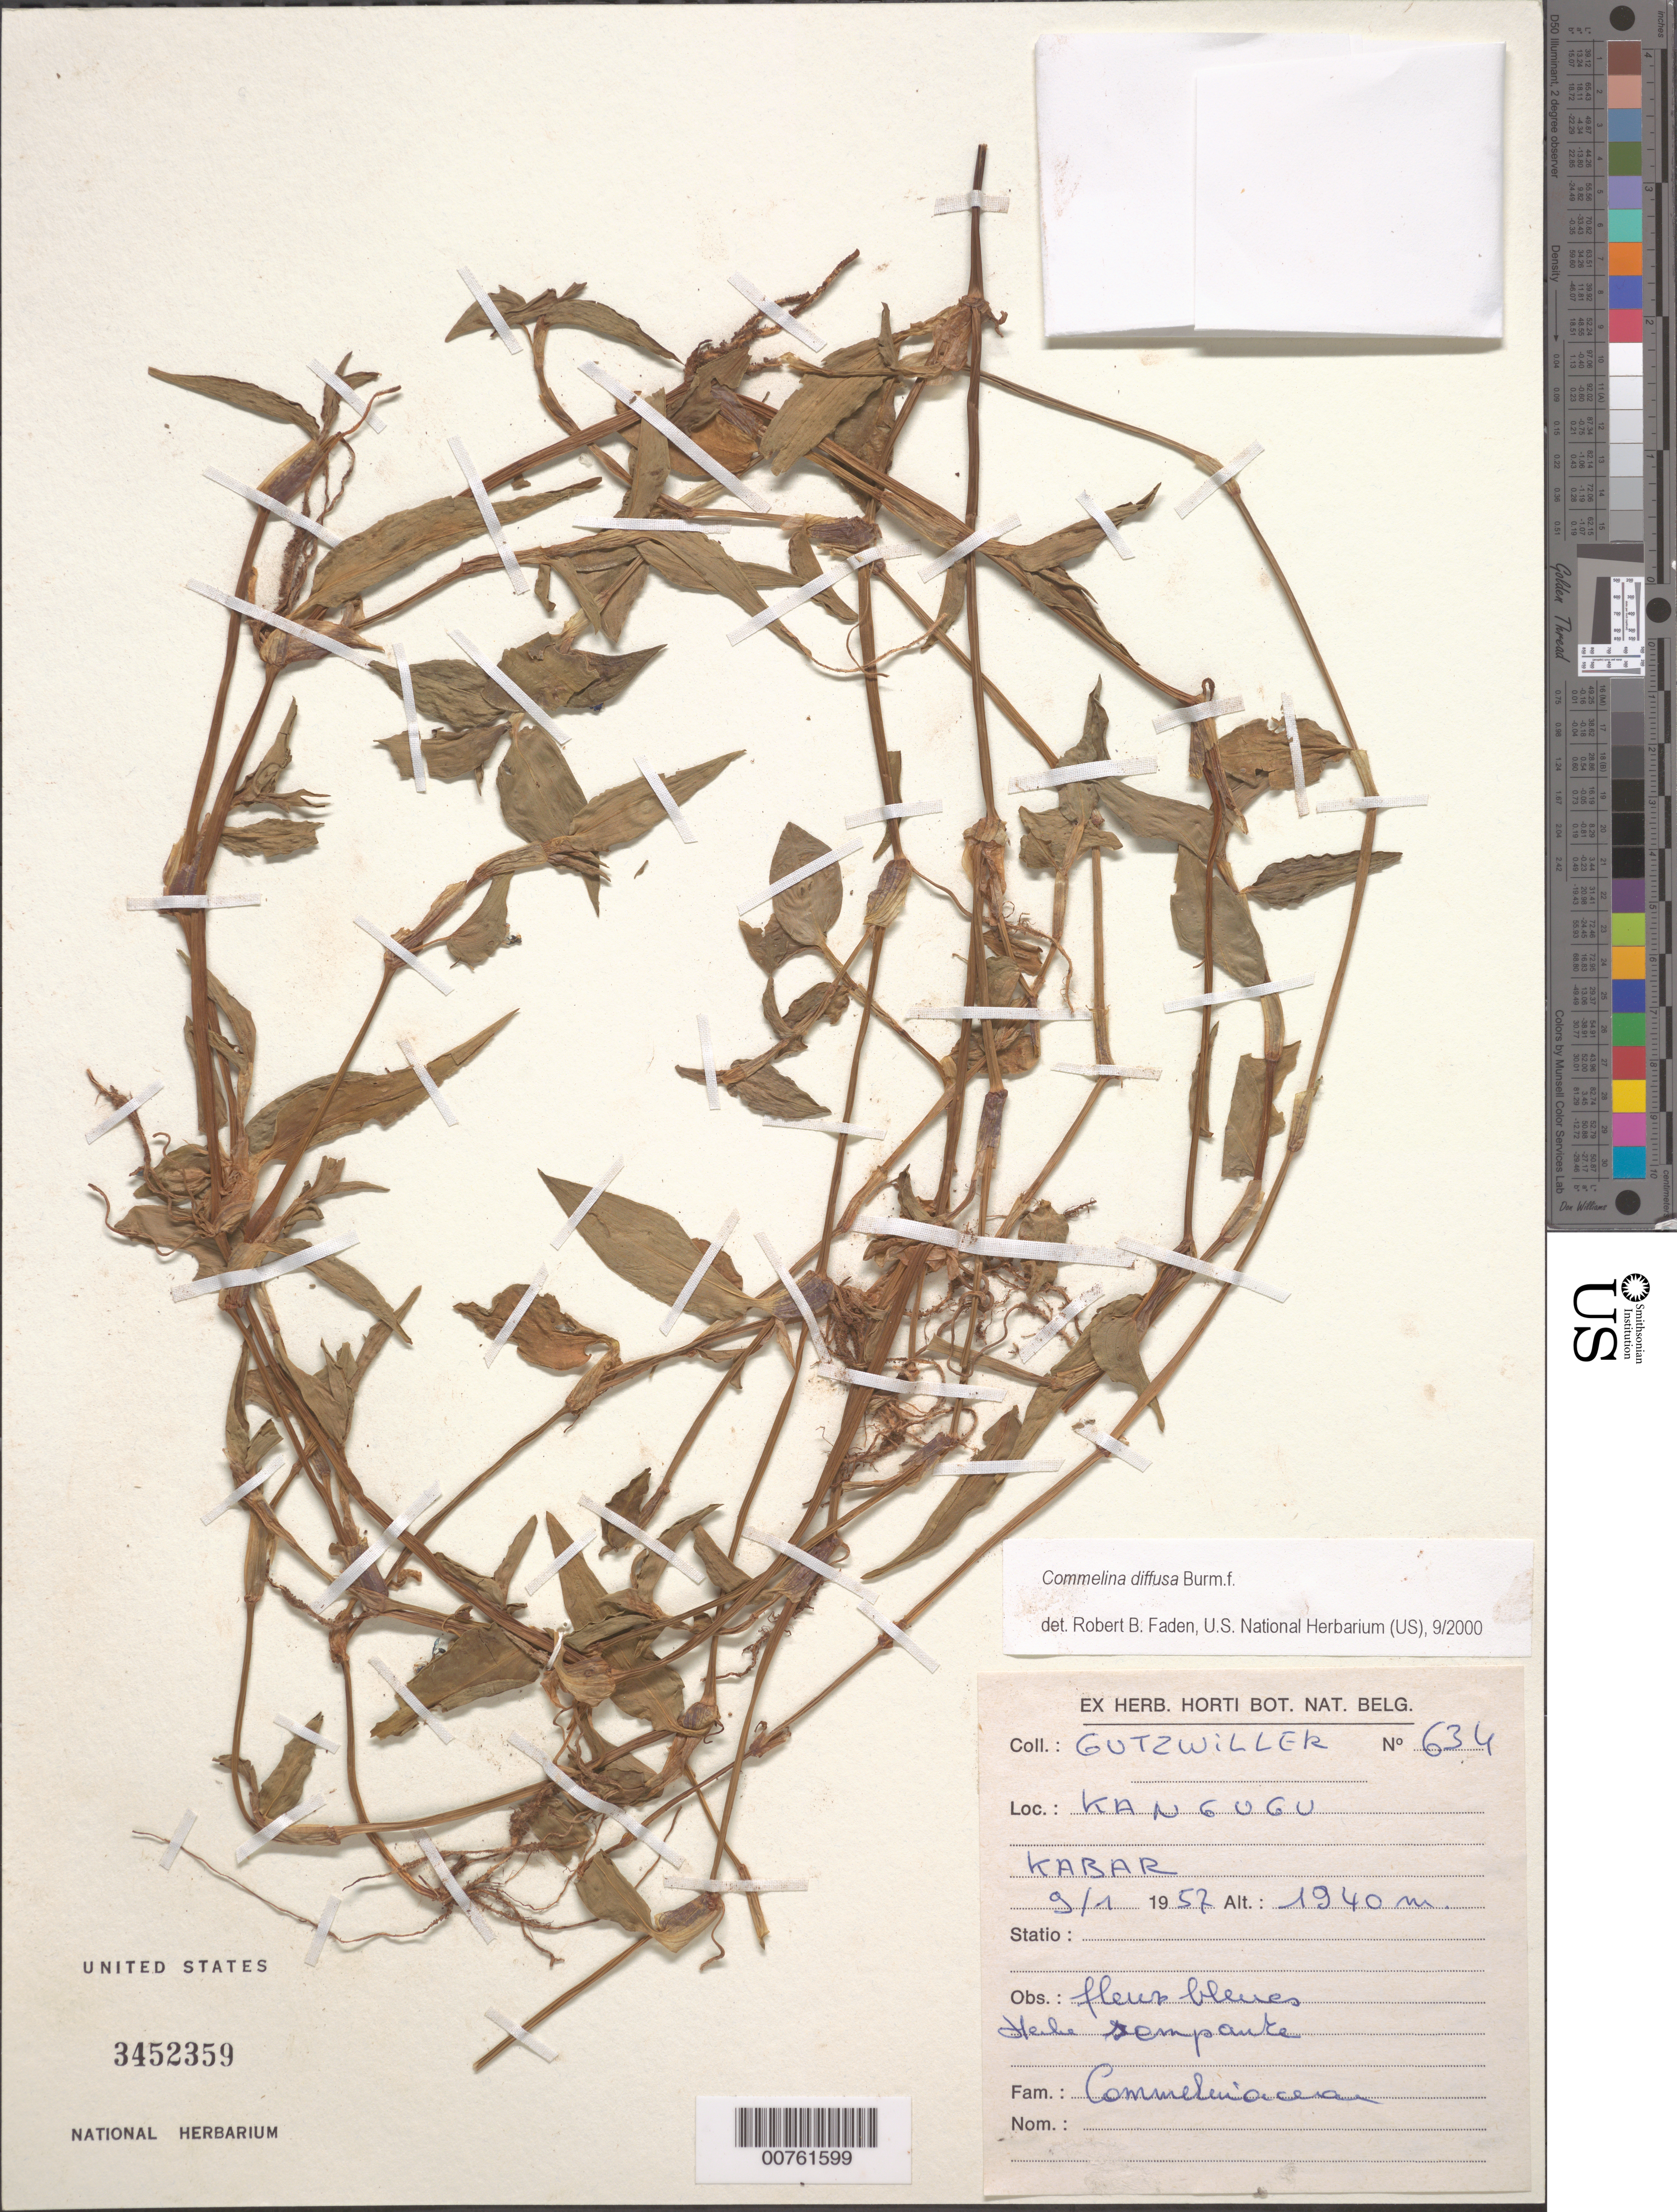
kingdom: Plantae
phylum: Tracheophyta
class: Liliopsida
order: Commelinales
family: Commelinaceae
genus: Commelina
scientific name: Commelina diffusa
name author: Burm. f.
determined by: Faden, Robert B., (US), Smithsonian Institution - National Museum of Natural History (UNITED STATES)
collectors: -. Gutzwiller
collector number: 634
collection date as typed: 09 Jan 1957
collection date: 1957-01-09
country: Congo, Democratic Republic of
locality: Kangugu Kabar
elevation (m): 1940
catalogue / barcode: US 3452359